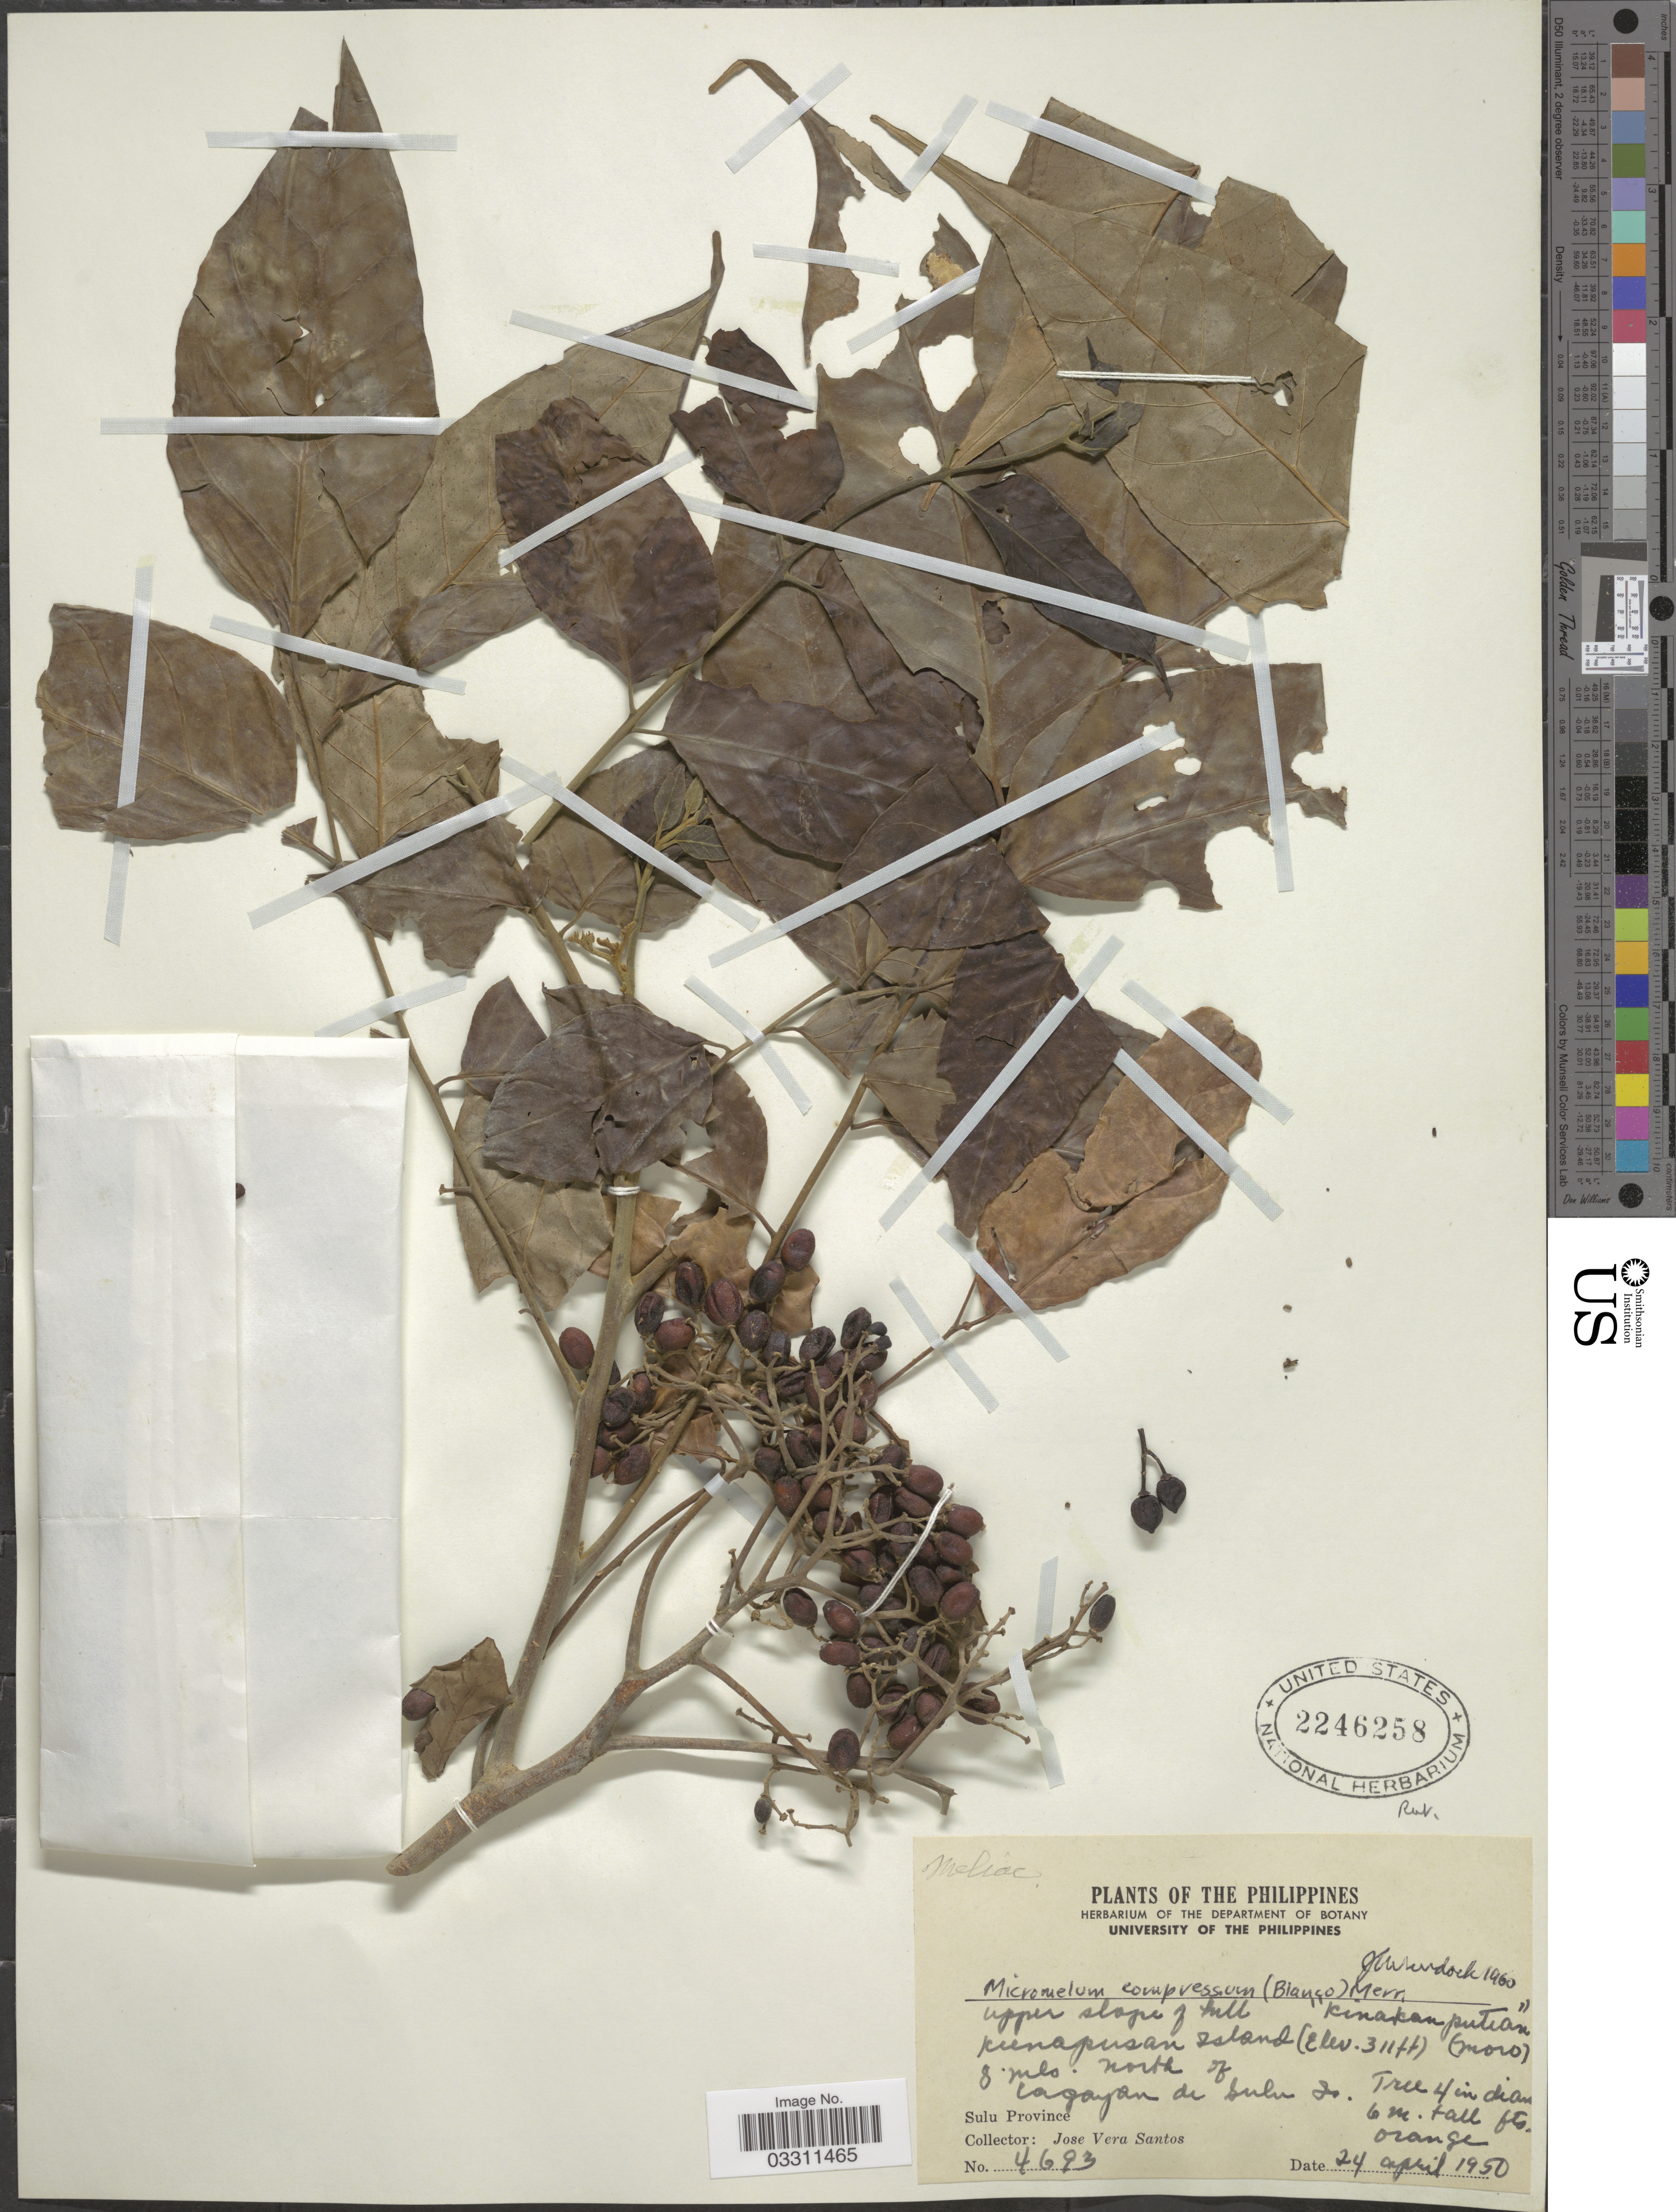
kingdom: Plantae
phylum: Tracheophyta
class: Magnoliopsida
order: Sapindales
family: Rutaceae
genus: Micromelum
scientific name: Micromelum compressum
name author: (Blanco) Merr.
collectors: J. V. Santos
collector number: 4693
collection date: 1950-04-24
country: Philippines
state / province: Muslim Mindanao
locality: Upper slope of hill "Kinakanputian" , Keenapusan Island, (Moro). 8 mls. north of Cagayan de Sulu Is. Sulu Province.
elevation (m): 95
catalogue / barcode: US 2246258